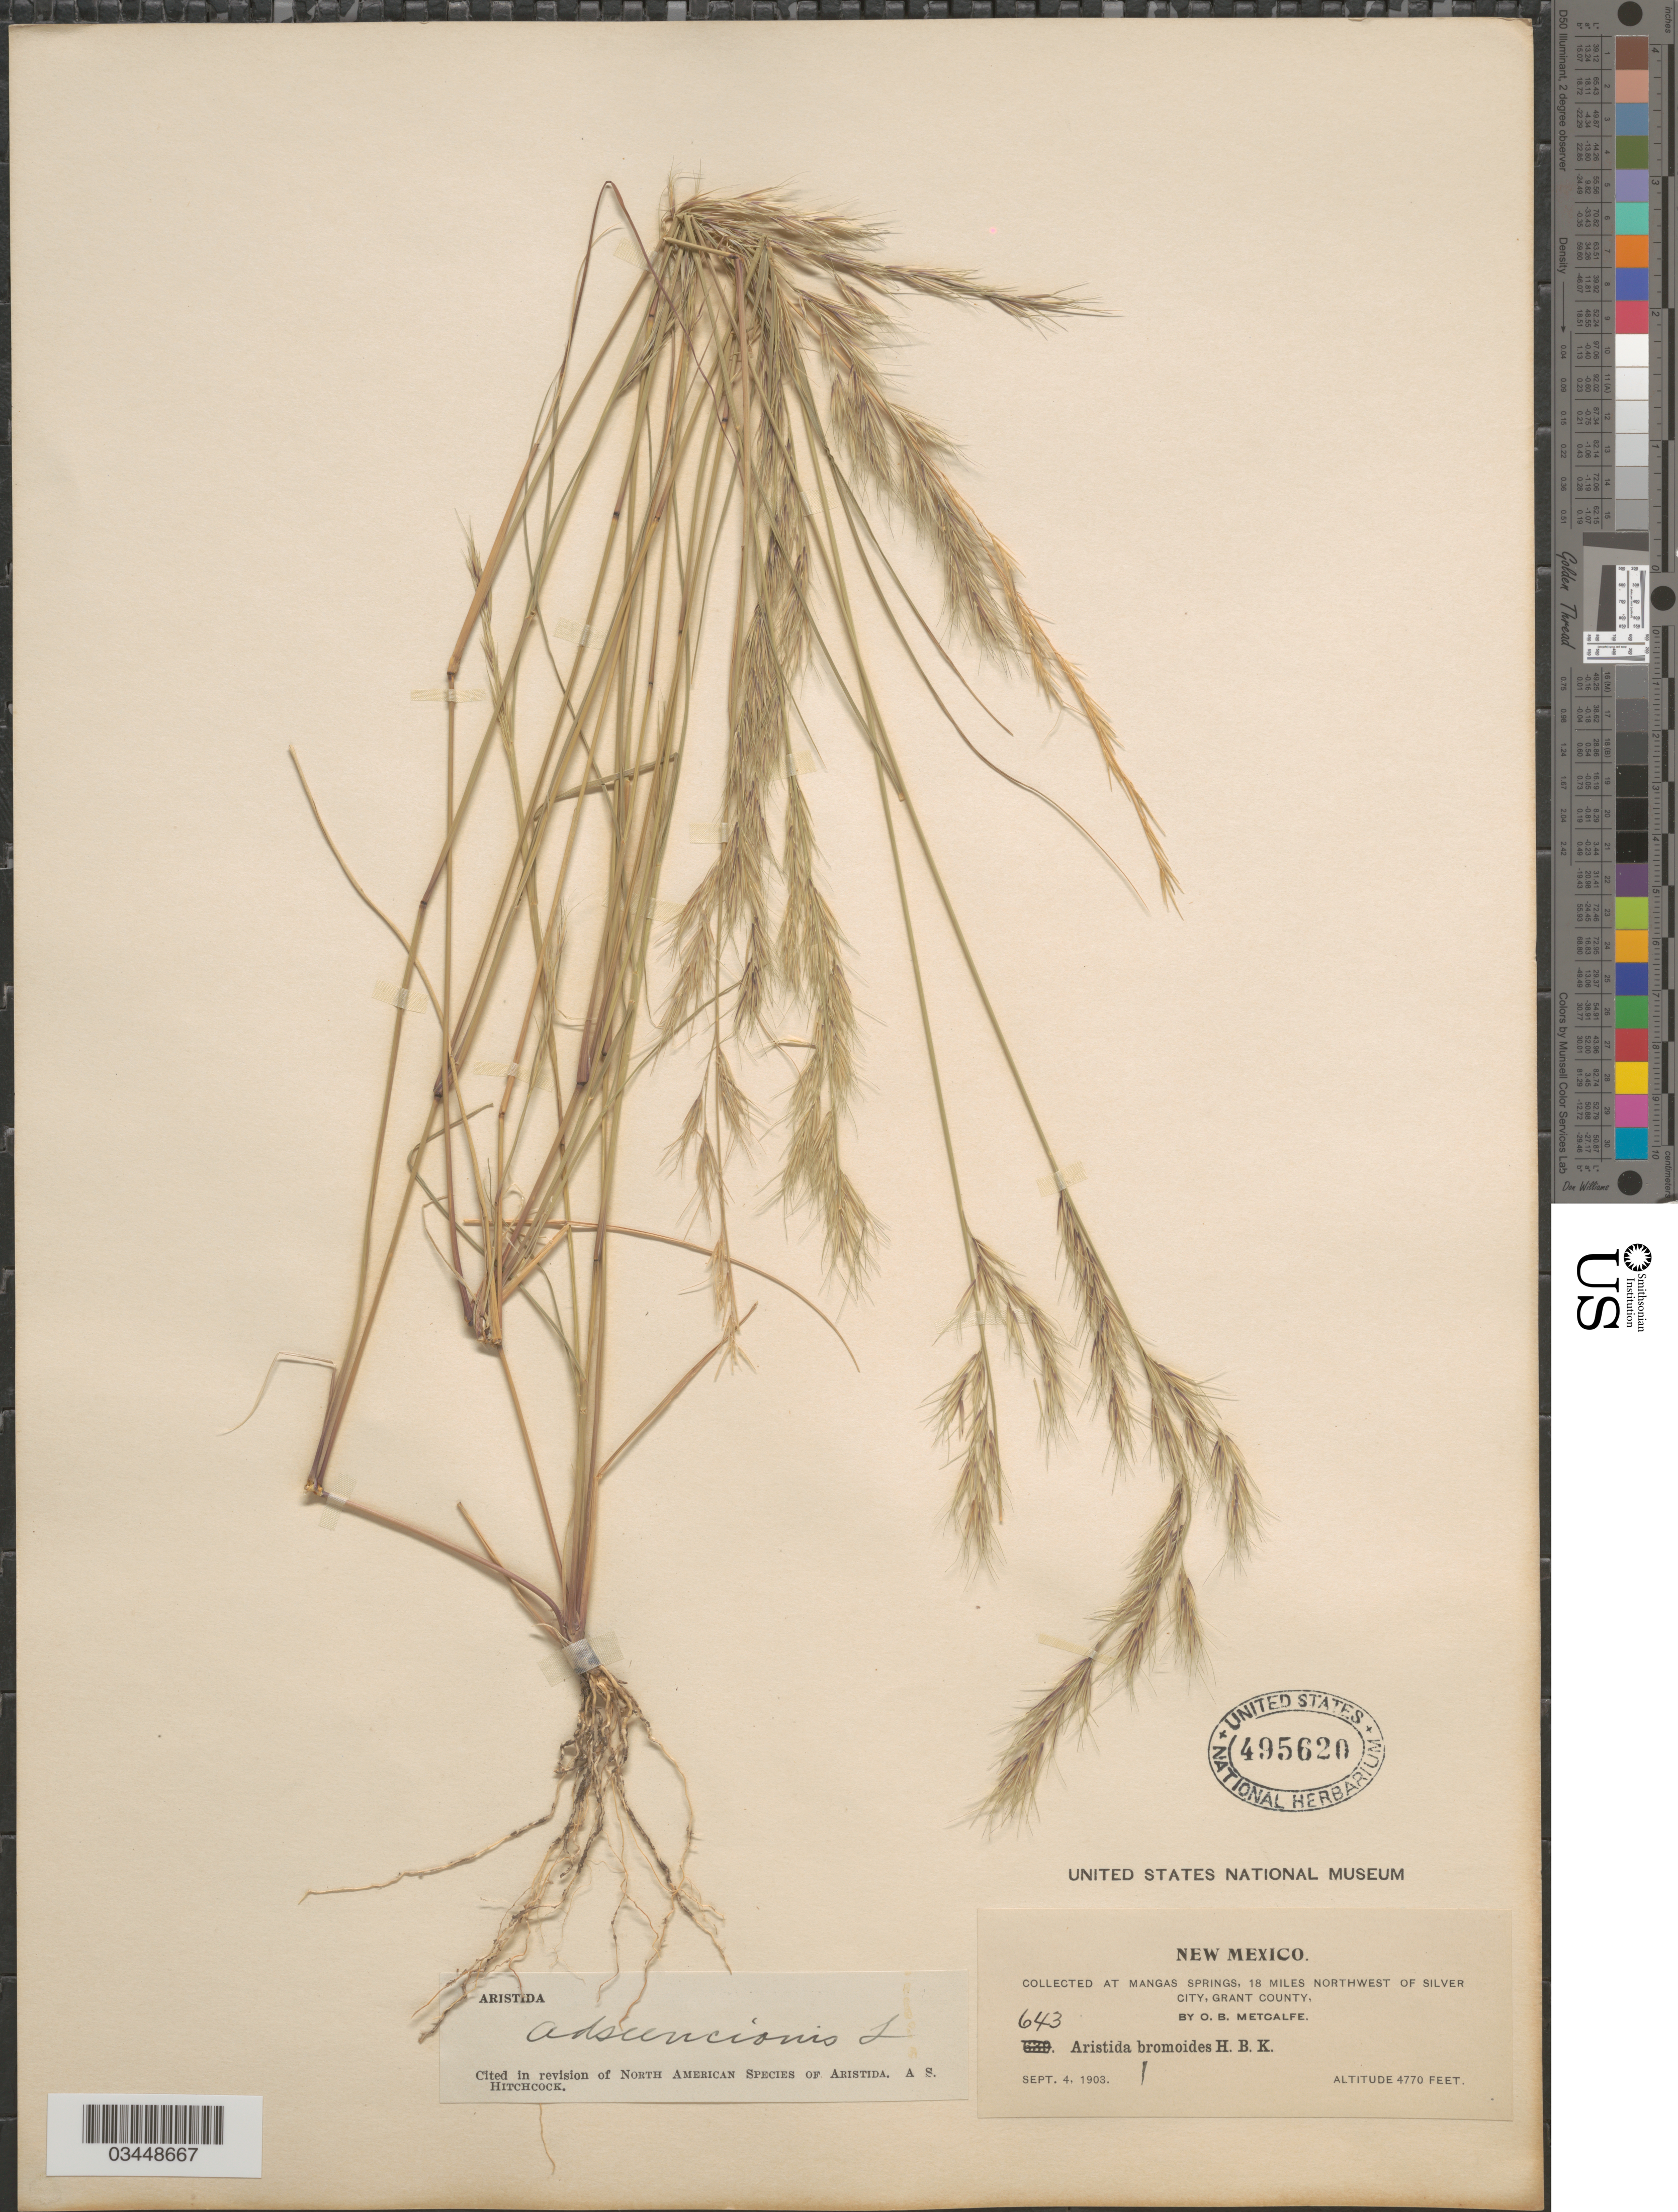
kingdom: Plantae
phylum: Tracheophyta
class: Liliopsida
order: Poales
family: Poaceae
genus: Aristida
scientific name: Aristida adscensionis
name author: L.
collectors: O. B. Metcalfe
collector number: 643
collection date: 1903-09-04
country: United States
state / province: New Mexico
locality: Mangas Springs, 18 miles northwest of Silver City, Grant County.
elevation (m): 1454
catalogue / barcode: US 495620